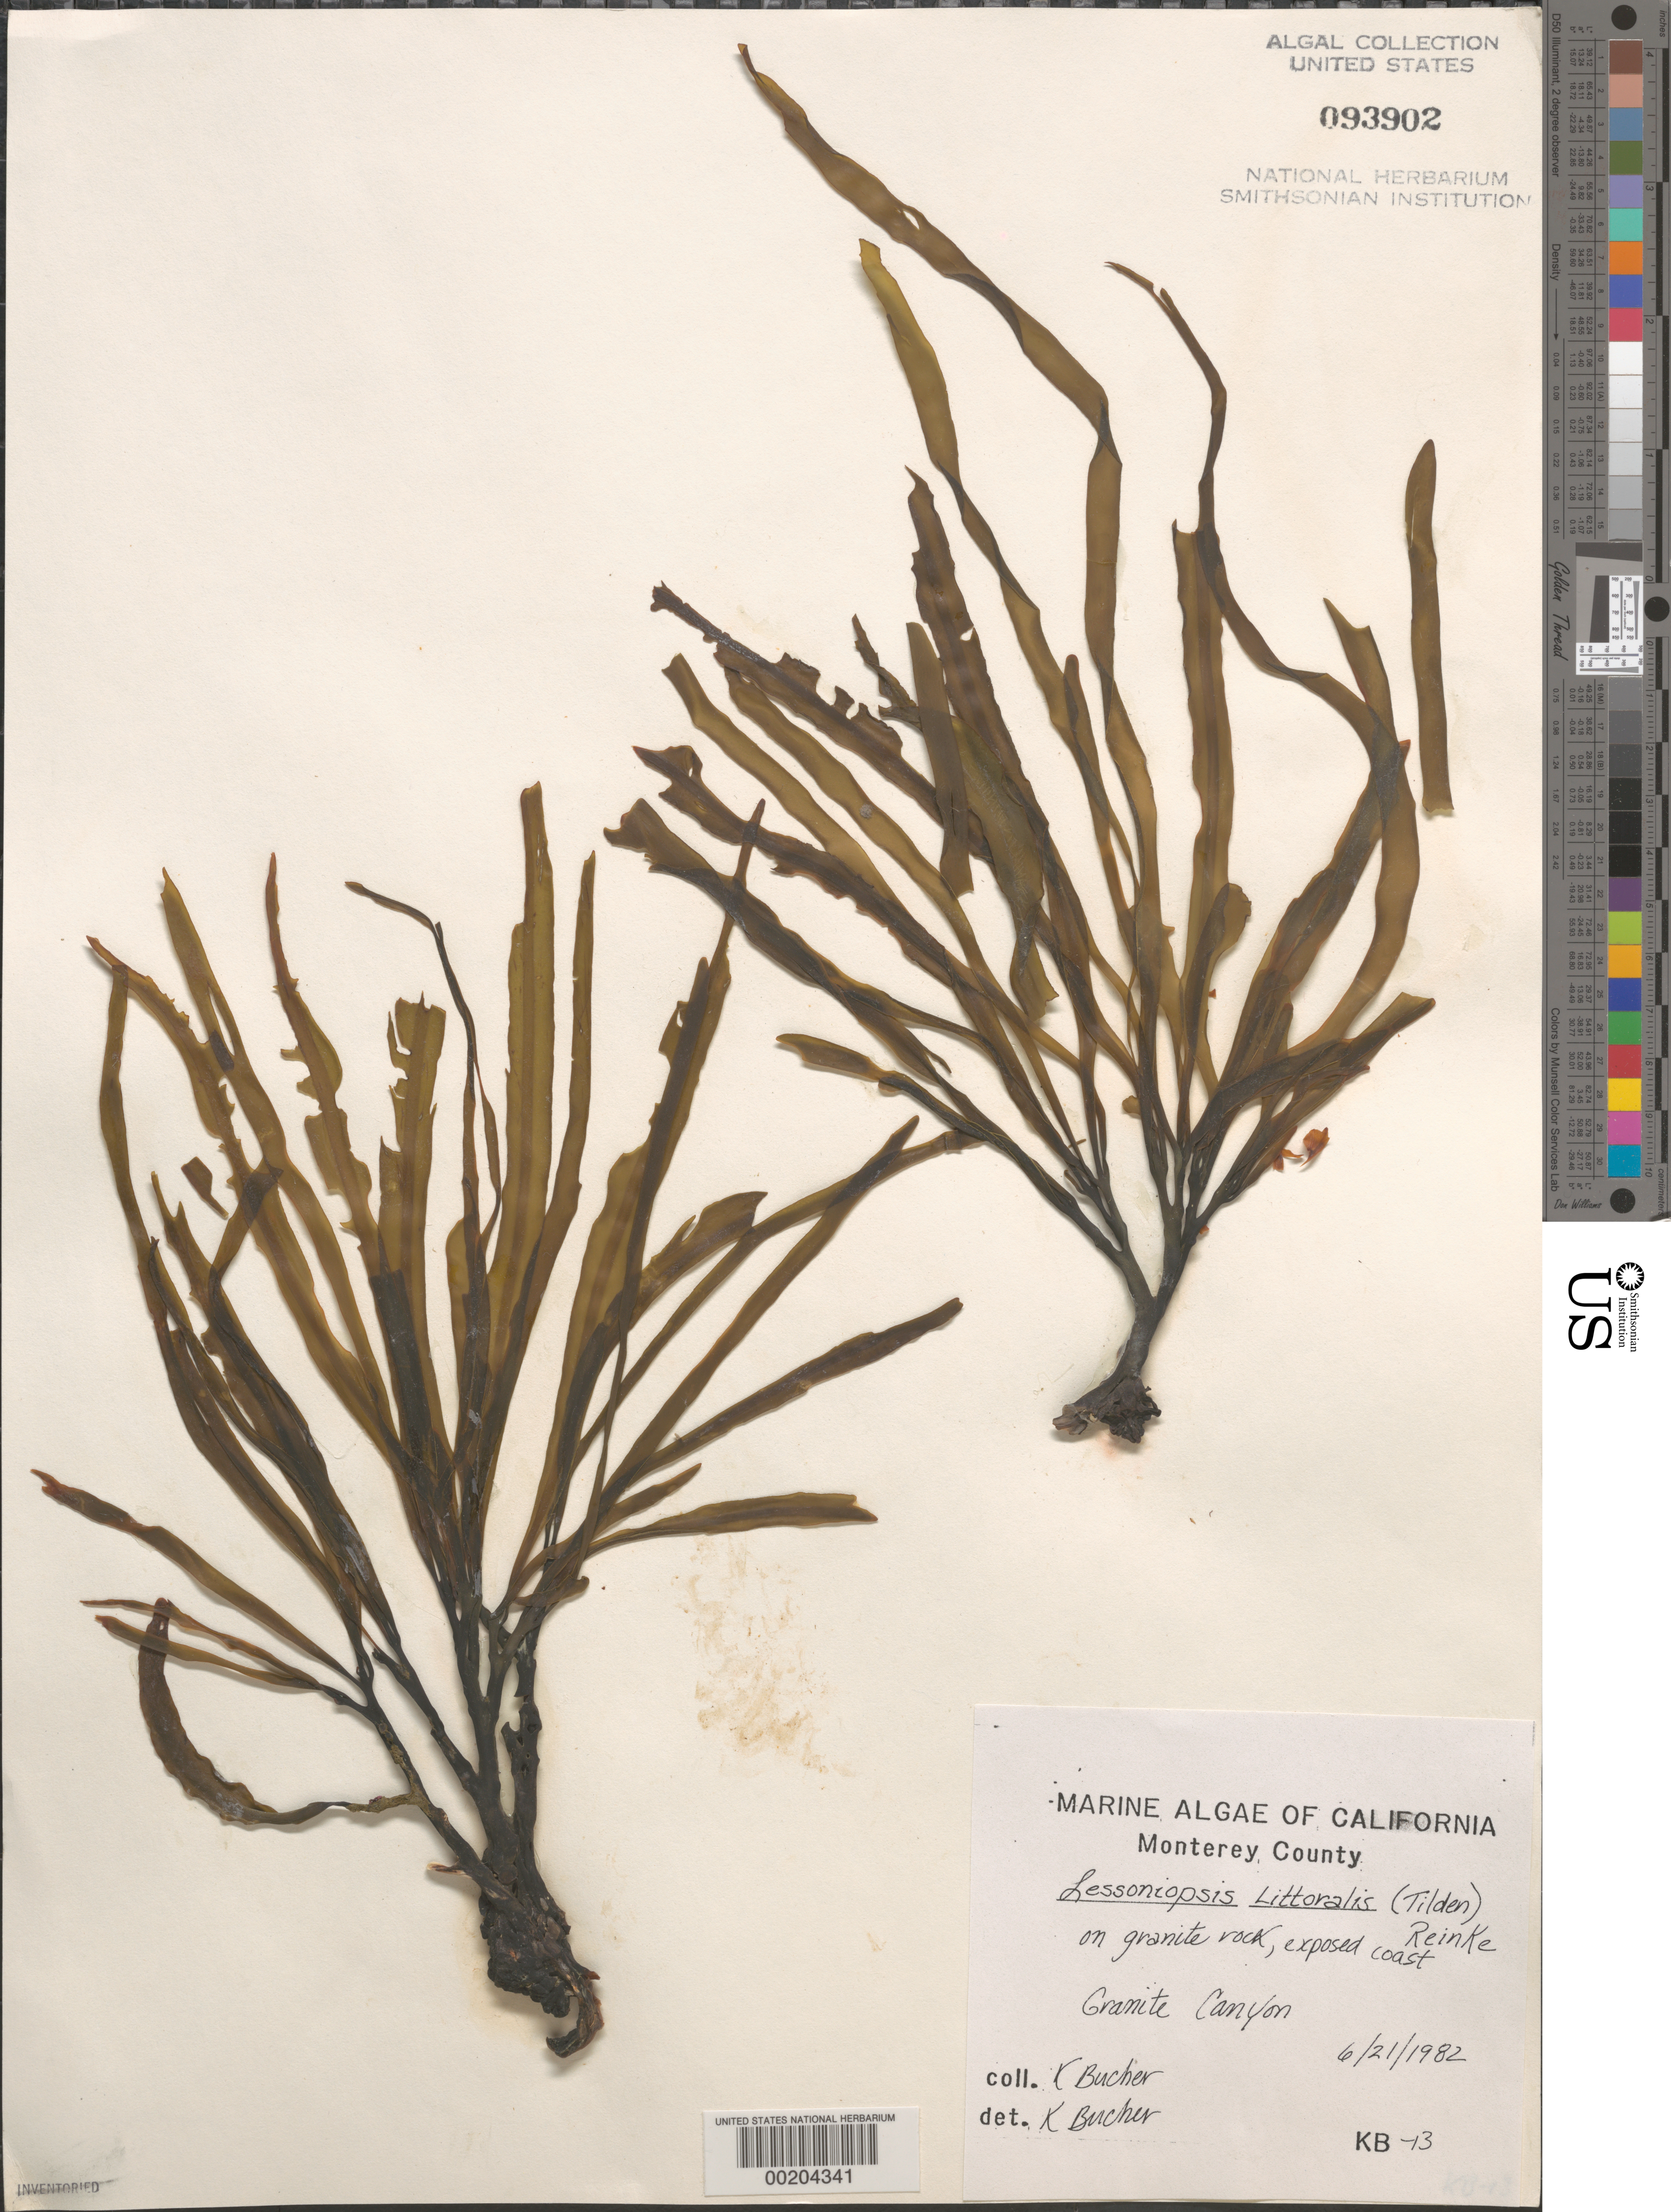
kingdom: Chromista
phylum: Ochrophyta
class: Phaeophyceae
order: Laminariales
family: Alariaceae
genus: Lessoniopsis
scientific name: Lessoniopsis littoralis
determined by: Bucher, Katina E.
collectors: K. E. Bucher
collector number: KB-13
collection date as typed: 21 Jun 1982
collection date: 1982-06-21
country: United States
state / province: California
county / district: Monterey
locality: Granite Canyon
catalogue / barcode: US 93902